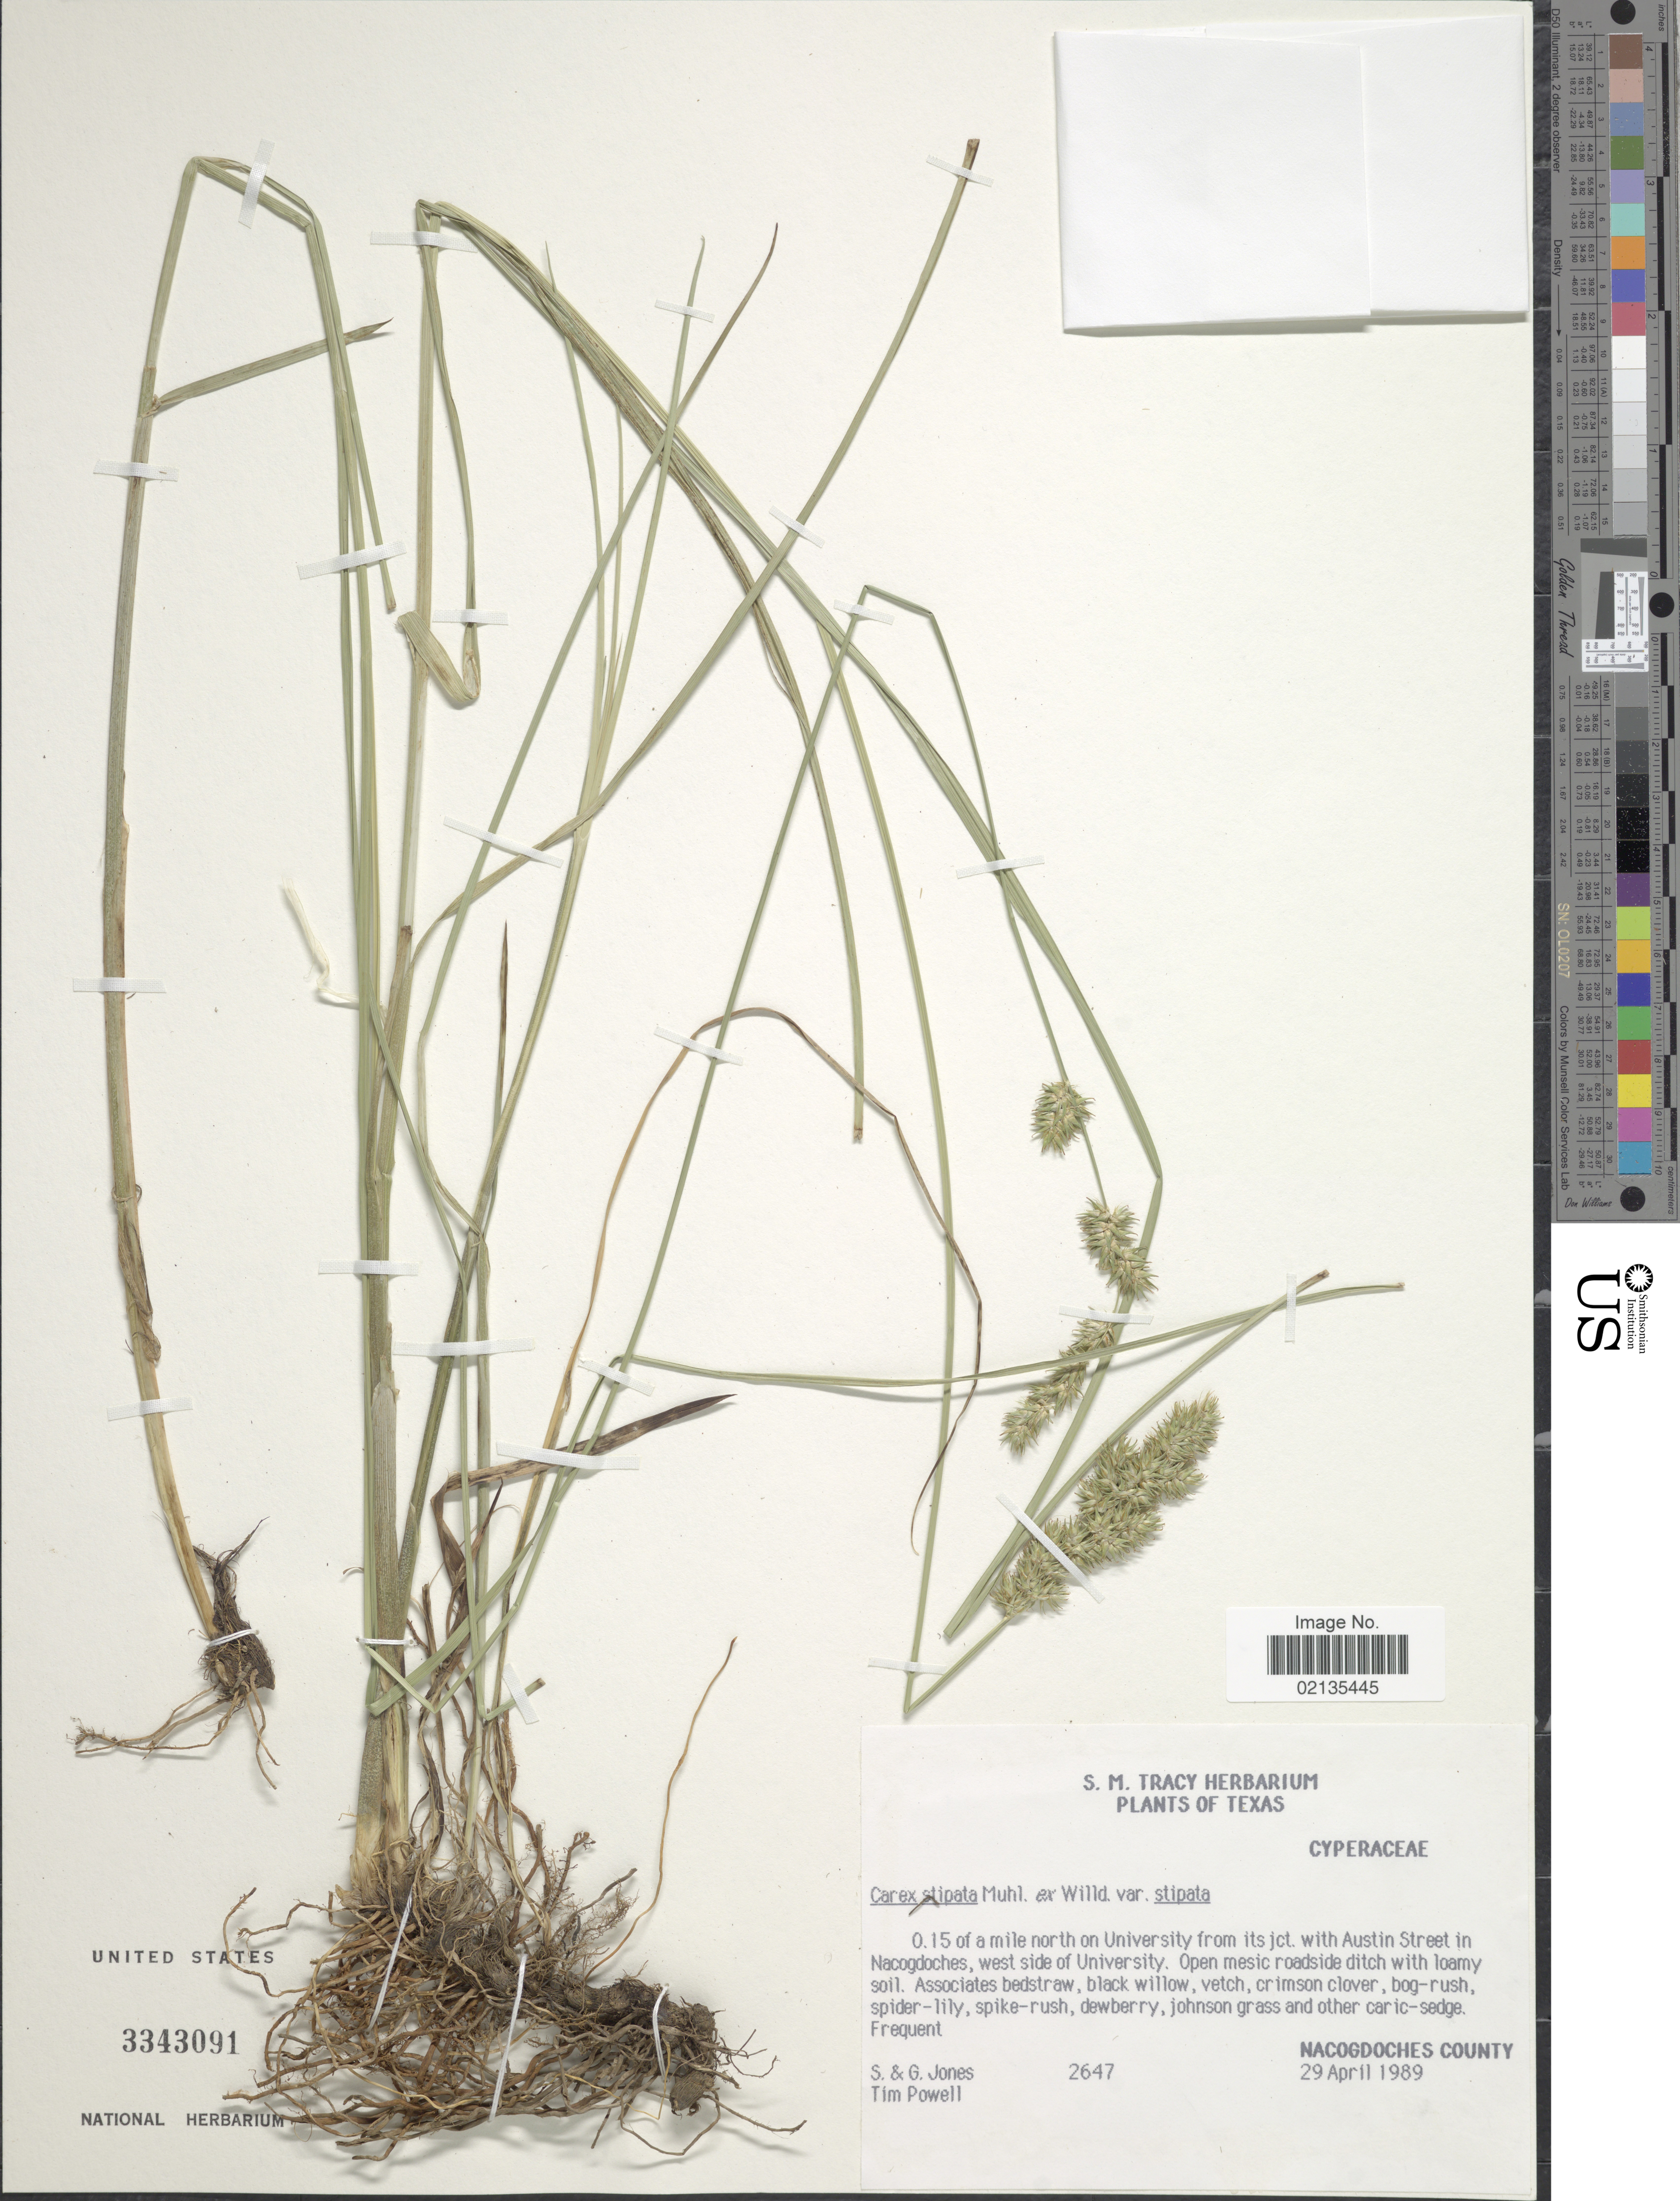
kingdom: Plantae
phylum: Tracheophyta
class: Liliopsida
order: Poales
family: Cyperaceae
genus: Carex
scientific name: Carex oklahomensis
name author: Mack.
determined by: Naczi, R. F. C.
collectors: S. Jones, G. Jones & T. Powell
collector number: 2647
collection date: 1989-04-29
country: United States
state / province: Texas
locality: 0.15 of a mile north on University from its jct. with Austin Street in Nacogdoches, west side of University, Nacogdoches County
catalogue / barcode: US 3343091